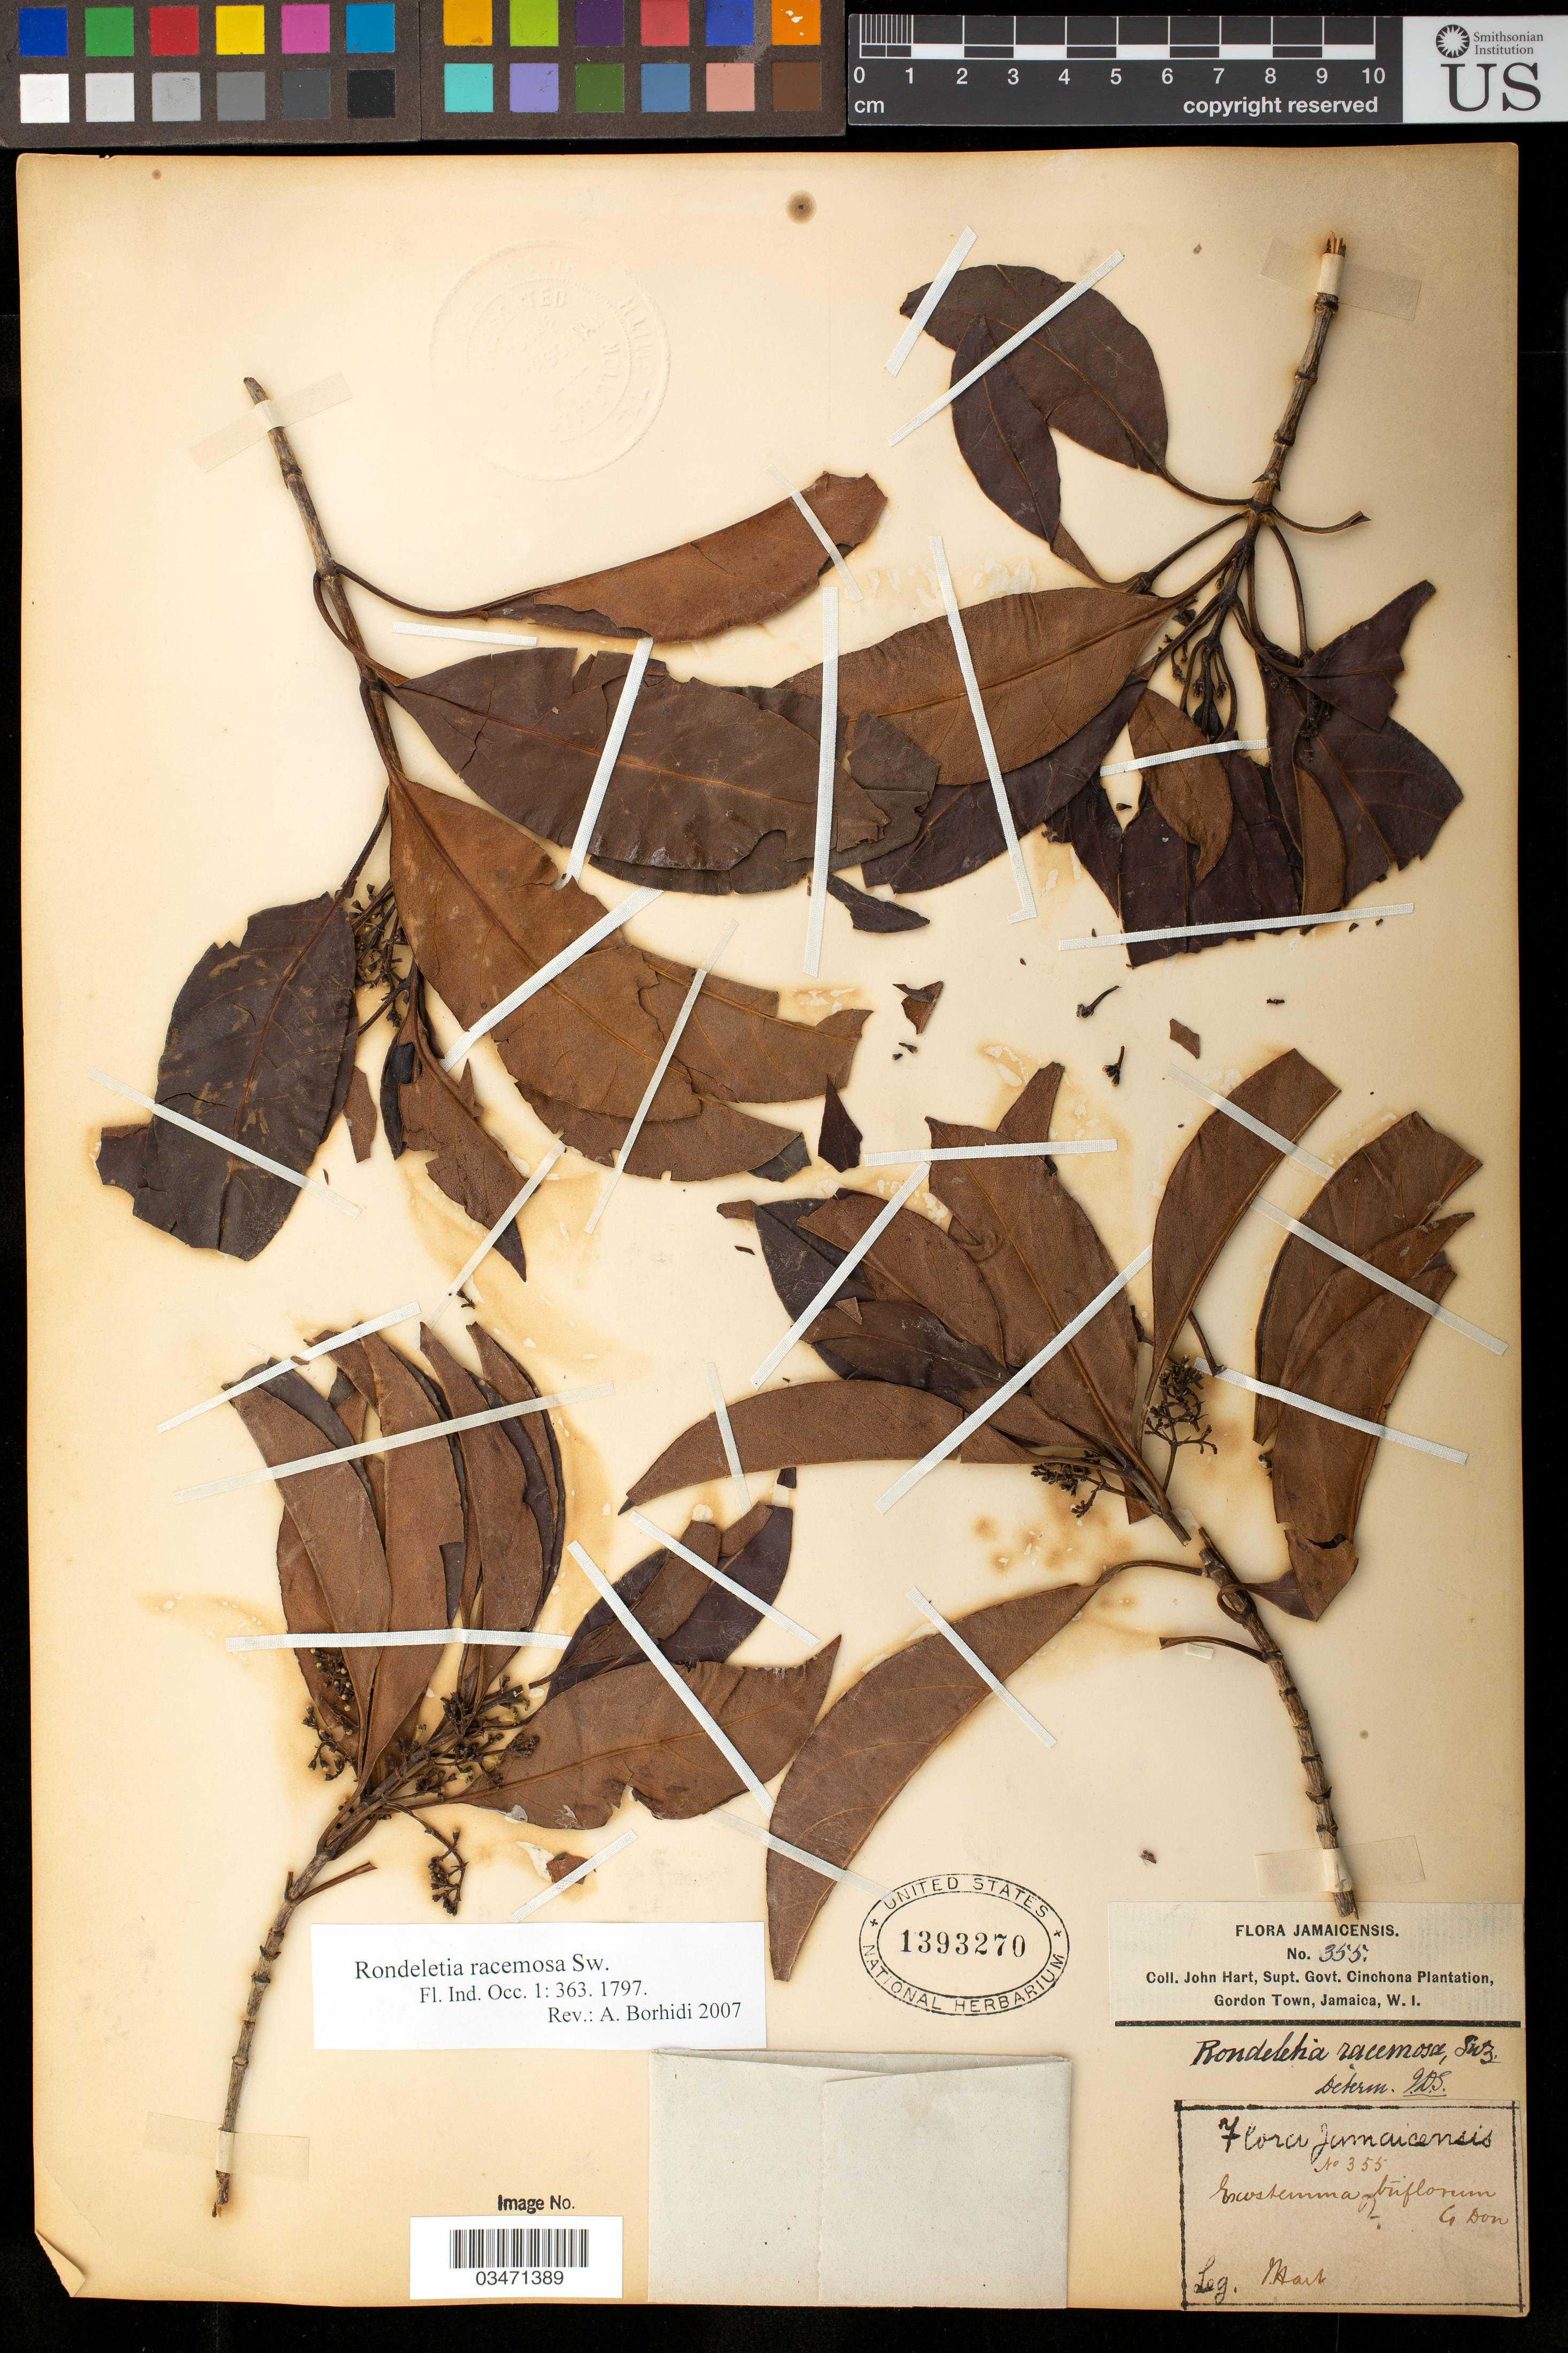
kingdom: Plantae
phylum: Tracheophyta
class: Magnoliopsida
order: Gentianales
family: Rubiaceae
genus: Rondeletia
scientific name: Rondeletia racemosa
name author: Sw.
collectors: J. Hart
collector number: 355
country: Jamaica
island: Jamaica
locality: Cinchonia Plantation, Gordon Town Jamaica, W.I.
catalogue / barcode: US 1393270